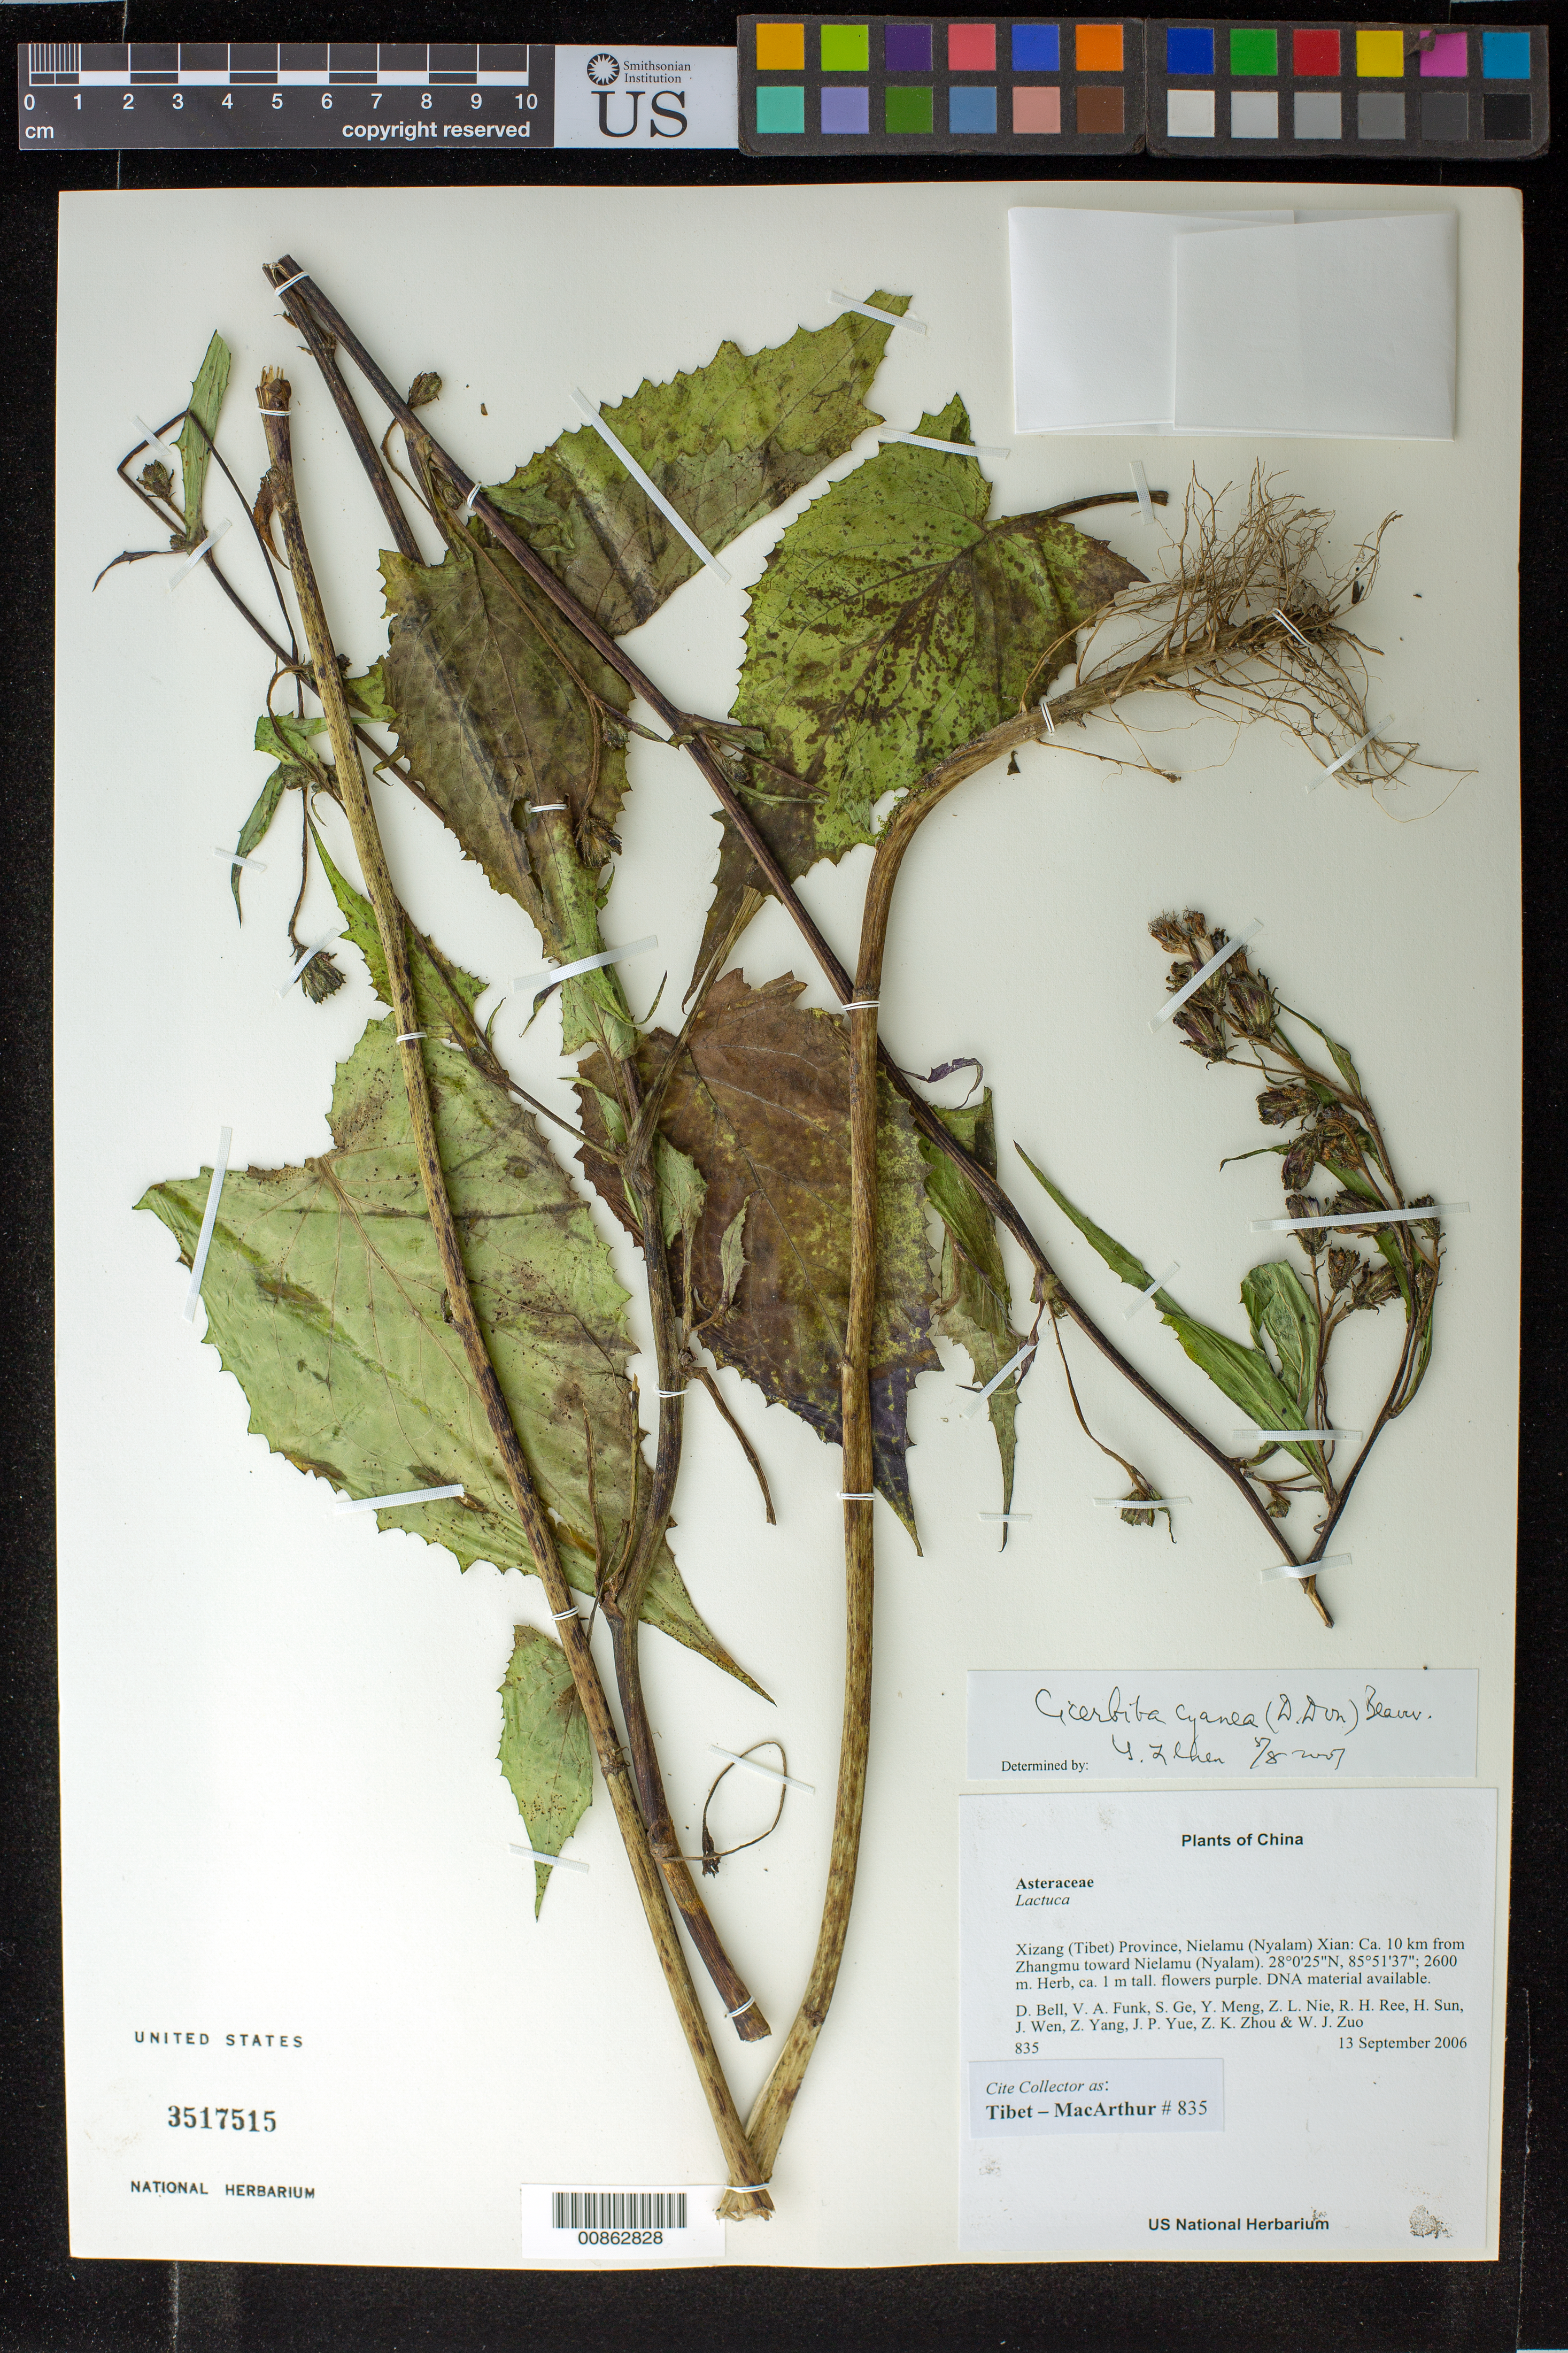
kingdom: Plantae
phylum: Tracheophyta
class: Magnoliopsida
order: Asterales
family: Asteraceae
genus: Chaetoseris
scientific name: Chaetoseris cyanea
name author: (D. Don) C. Shih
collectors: Tibet-MacArthur, D. A. Bell, V. Funk, S. Ge, Y. Meng, Z. Nie, R. Ree, H. Sun, J. Wen, Z. Yang, J. Yue, Z. Zhou & W. Zuo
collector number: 835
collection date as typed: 13 Sep 2006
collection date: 2006-09-13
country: China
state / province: Xizang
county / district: Nielamu (Nyalam) Xian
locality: Ca. 10 km from Zhangmu toward Nielamu (Nyalam).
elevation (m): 2600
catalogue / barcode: US 3517515